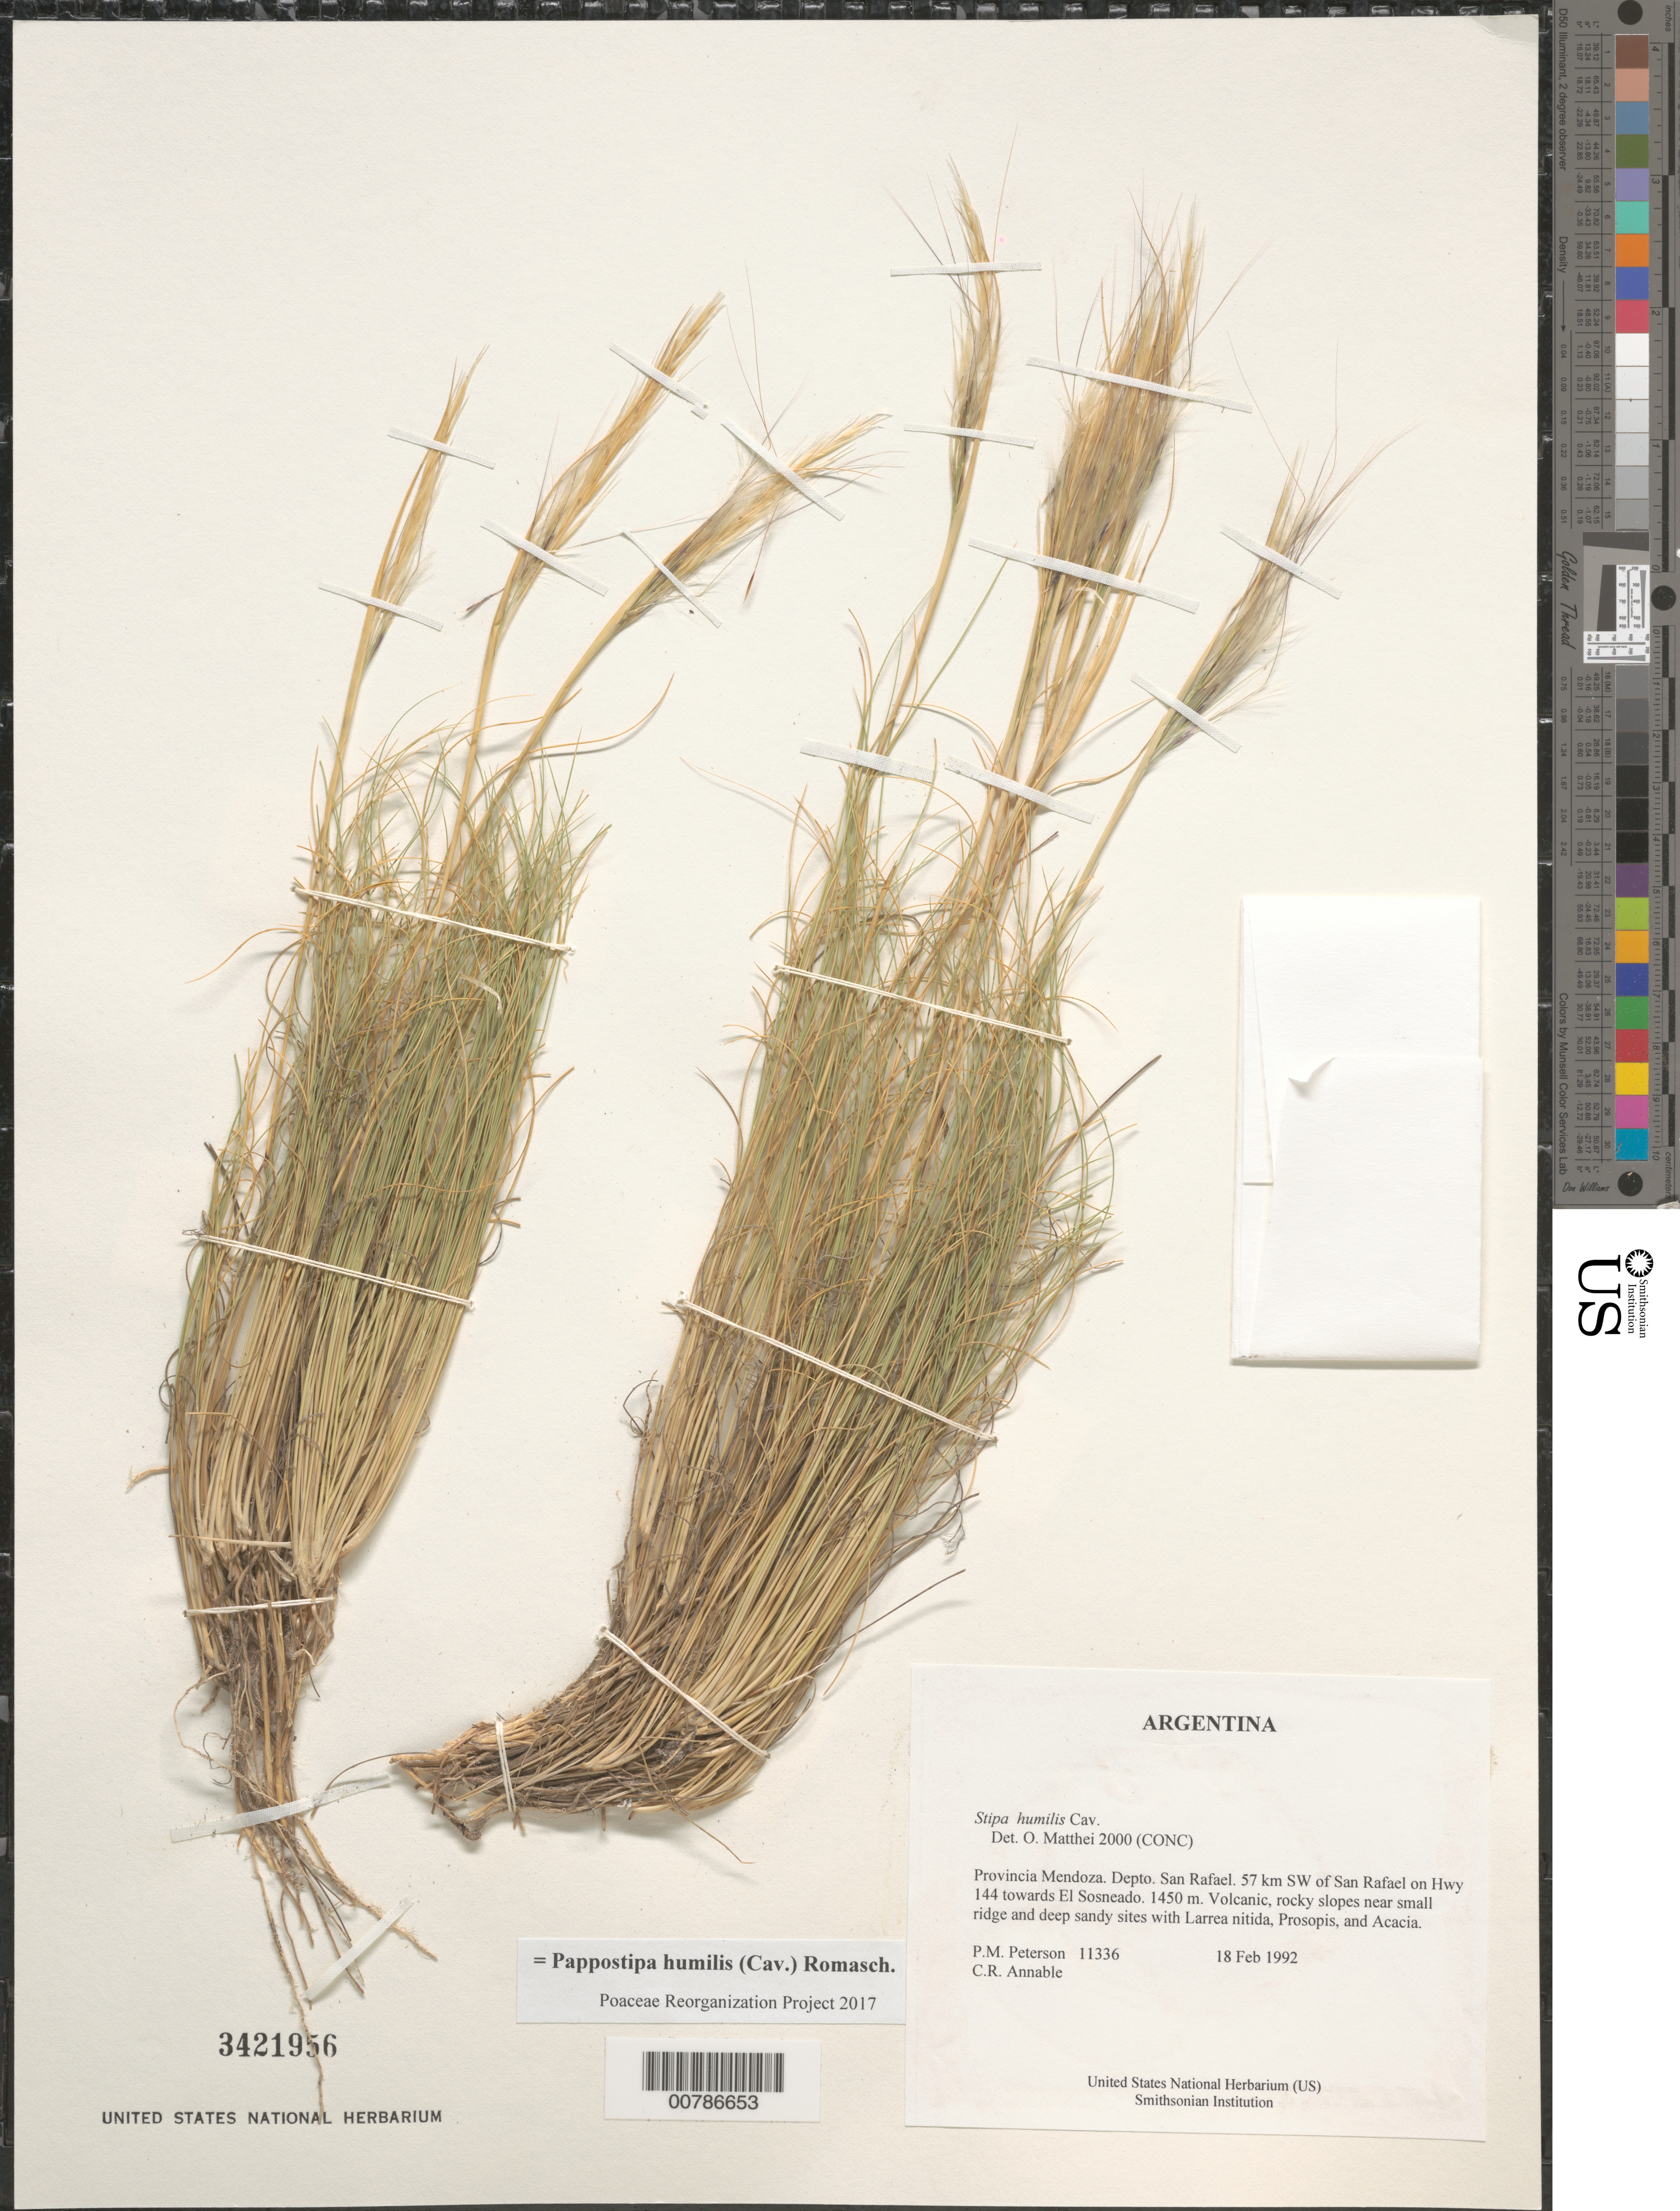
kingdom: Plantae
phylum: Tracheophyta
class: Liliopsida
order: Poales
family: Poaceae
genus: Pappostipa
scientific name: Pappostipa humilis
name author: (Cav.) Romasch.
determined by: Matthei, O. R.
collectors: P. M. Peterson & C. R. Annable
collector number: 11336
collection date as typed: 18 Feb 1992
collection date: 1992-02-18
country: Argentina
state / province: Mendoza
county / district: San Rafael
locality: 57 km SW of San Rafael on Hwy 144 towards El Sosneado.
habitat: Volcanic, rocky slopes near small ridge and deep sandy sites with Larrea nitida, Prosopis, and Acacia.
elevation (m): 1450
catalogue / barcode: US 3421956